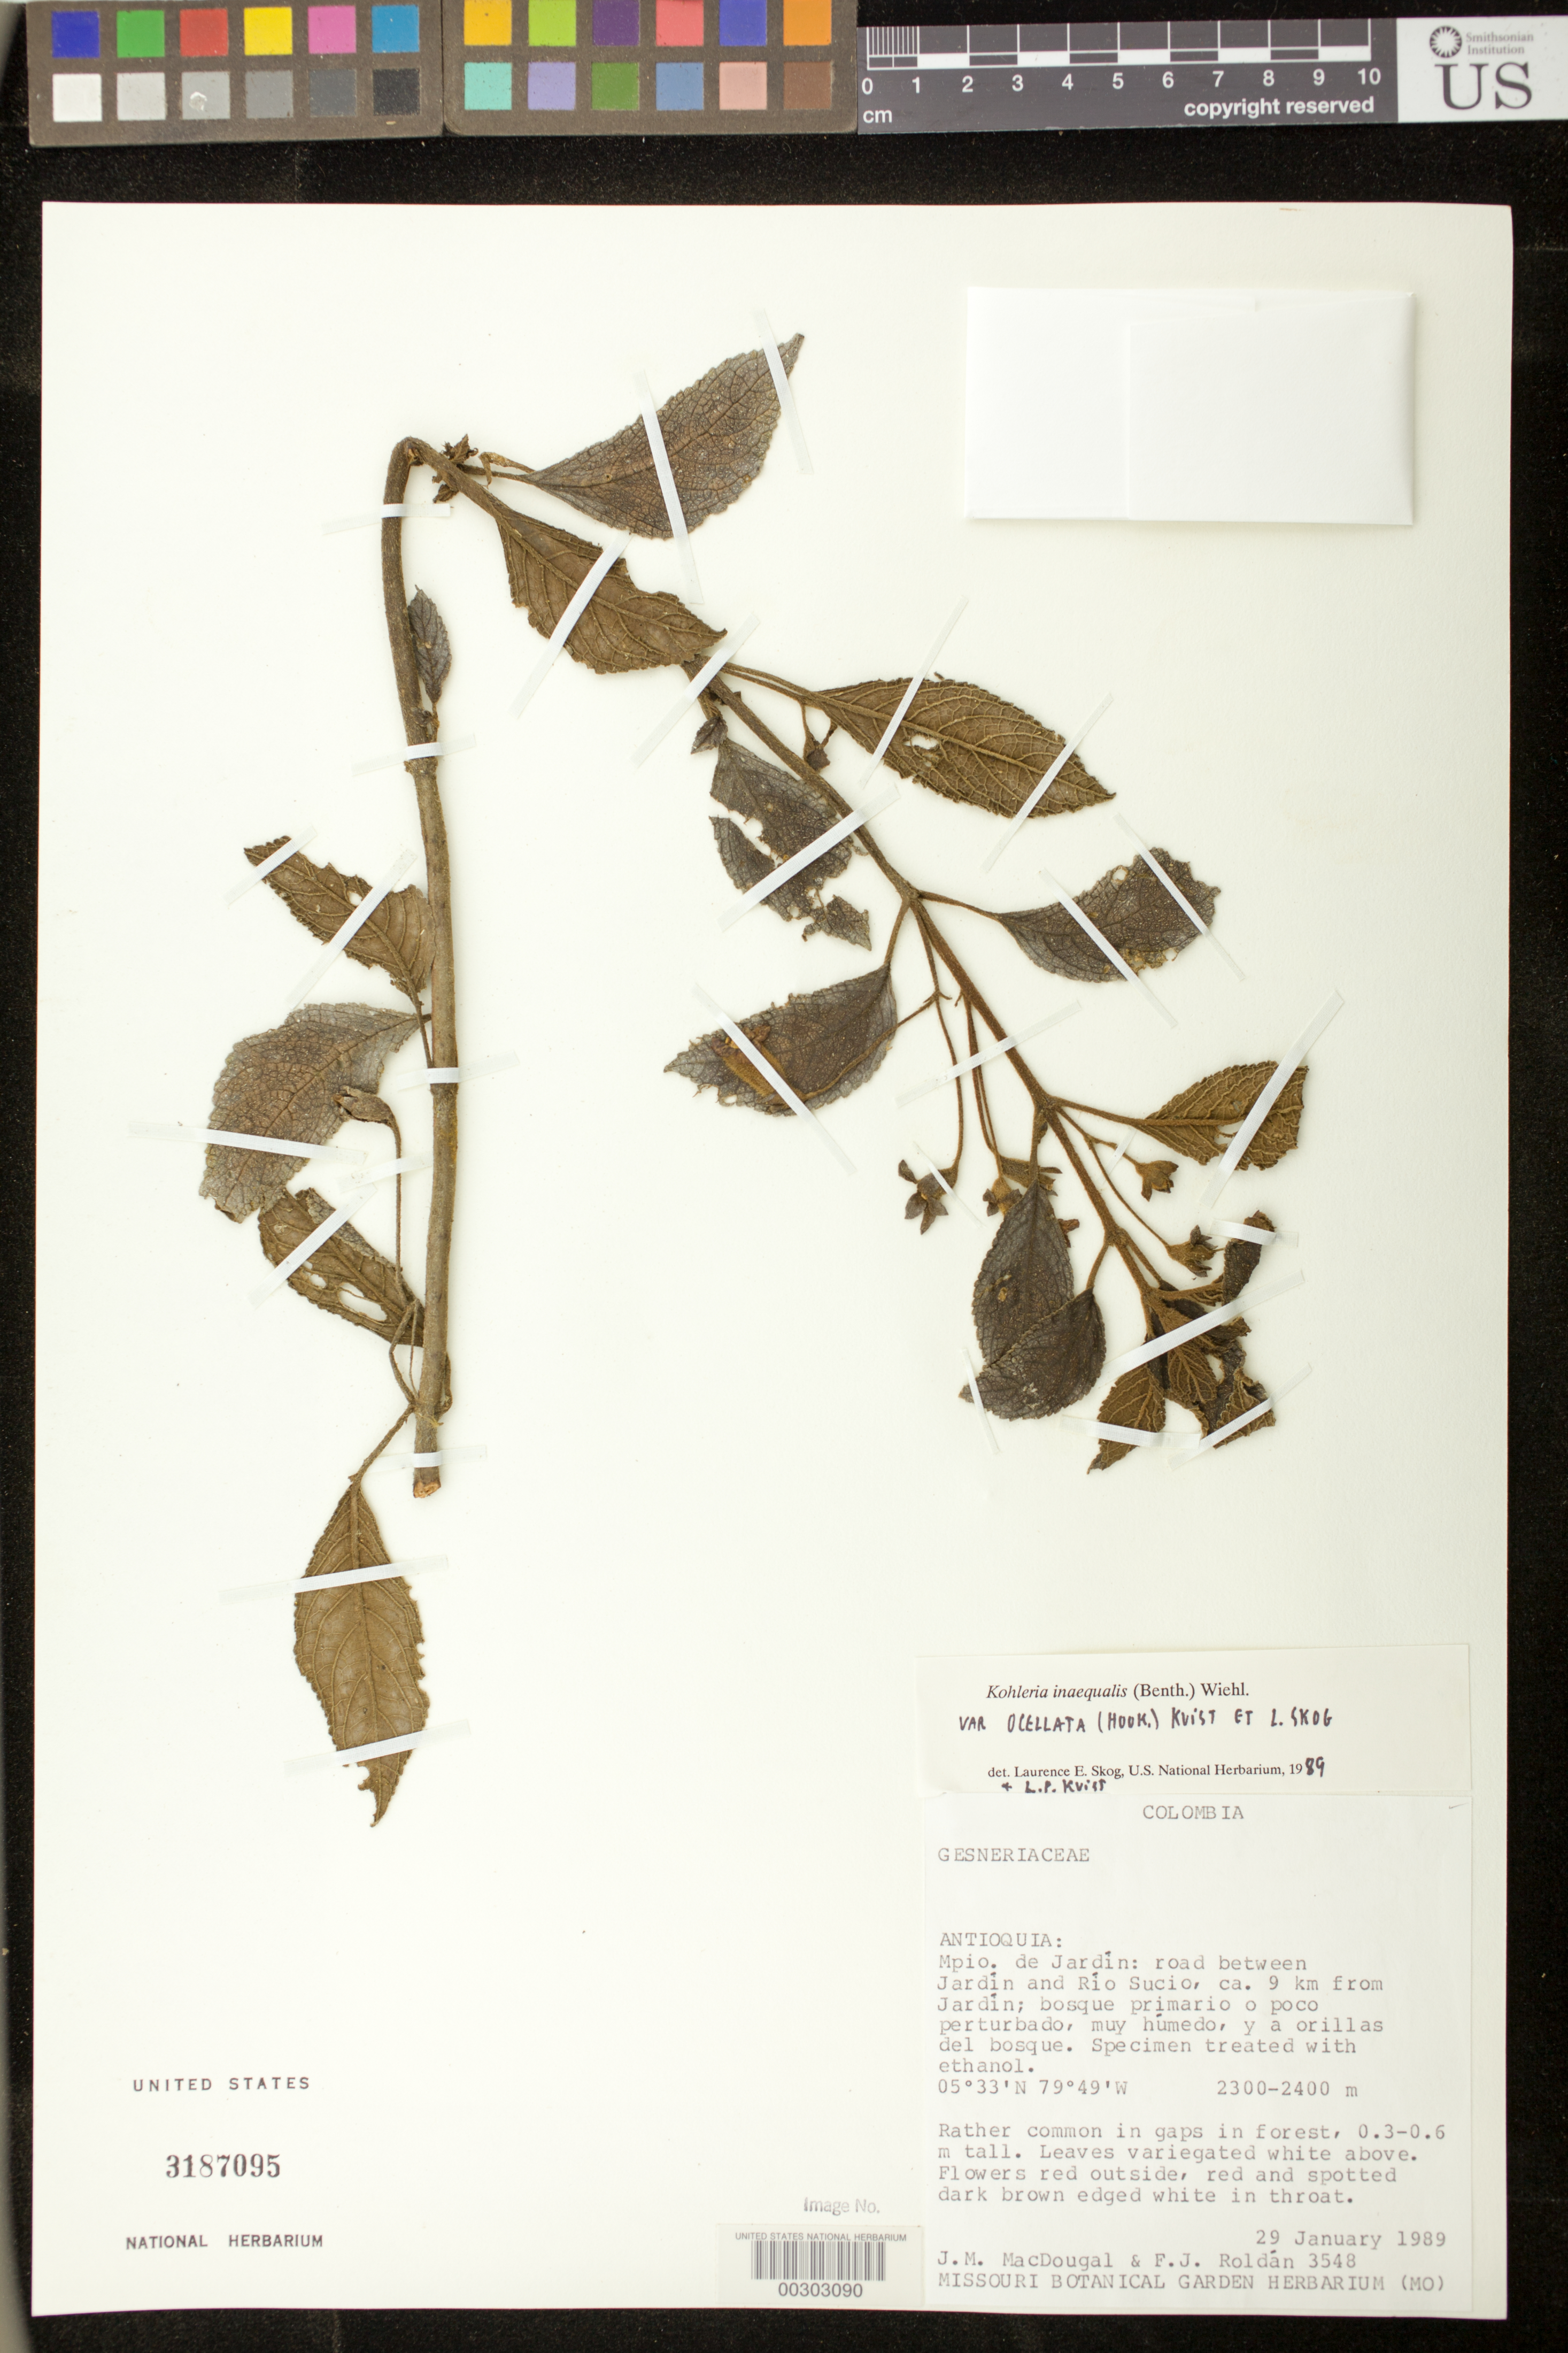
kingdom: Plantae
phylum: Tracheophyta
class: Magnoliopsida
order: Lamiales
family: Gesneriaceae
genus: Kohleria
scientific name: Kohleria inaequalis var. ocellata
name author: (Hook.) L.P. Kvist & L.E. Skog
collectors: J. M. MacDougal & F. J. Roldán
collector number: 3548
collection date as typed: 29 Jan 1989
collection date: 1989-01-29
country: Colombia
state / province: Antioquia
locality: Mun. of Jardin, road between Jardin and Rio Sucio, ca 9 km from Jardin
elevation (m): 2300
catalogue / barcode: US 3187095